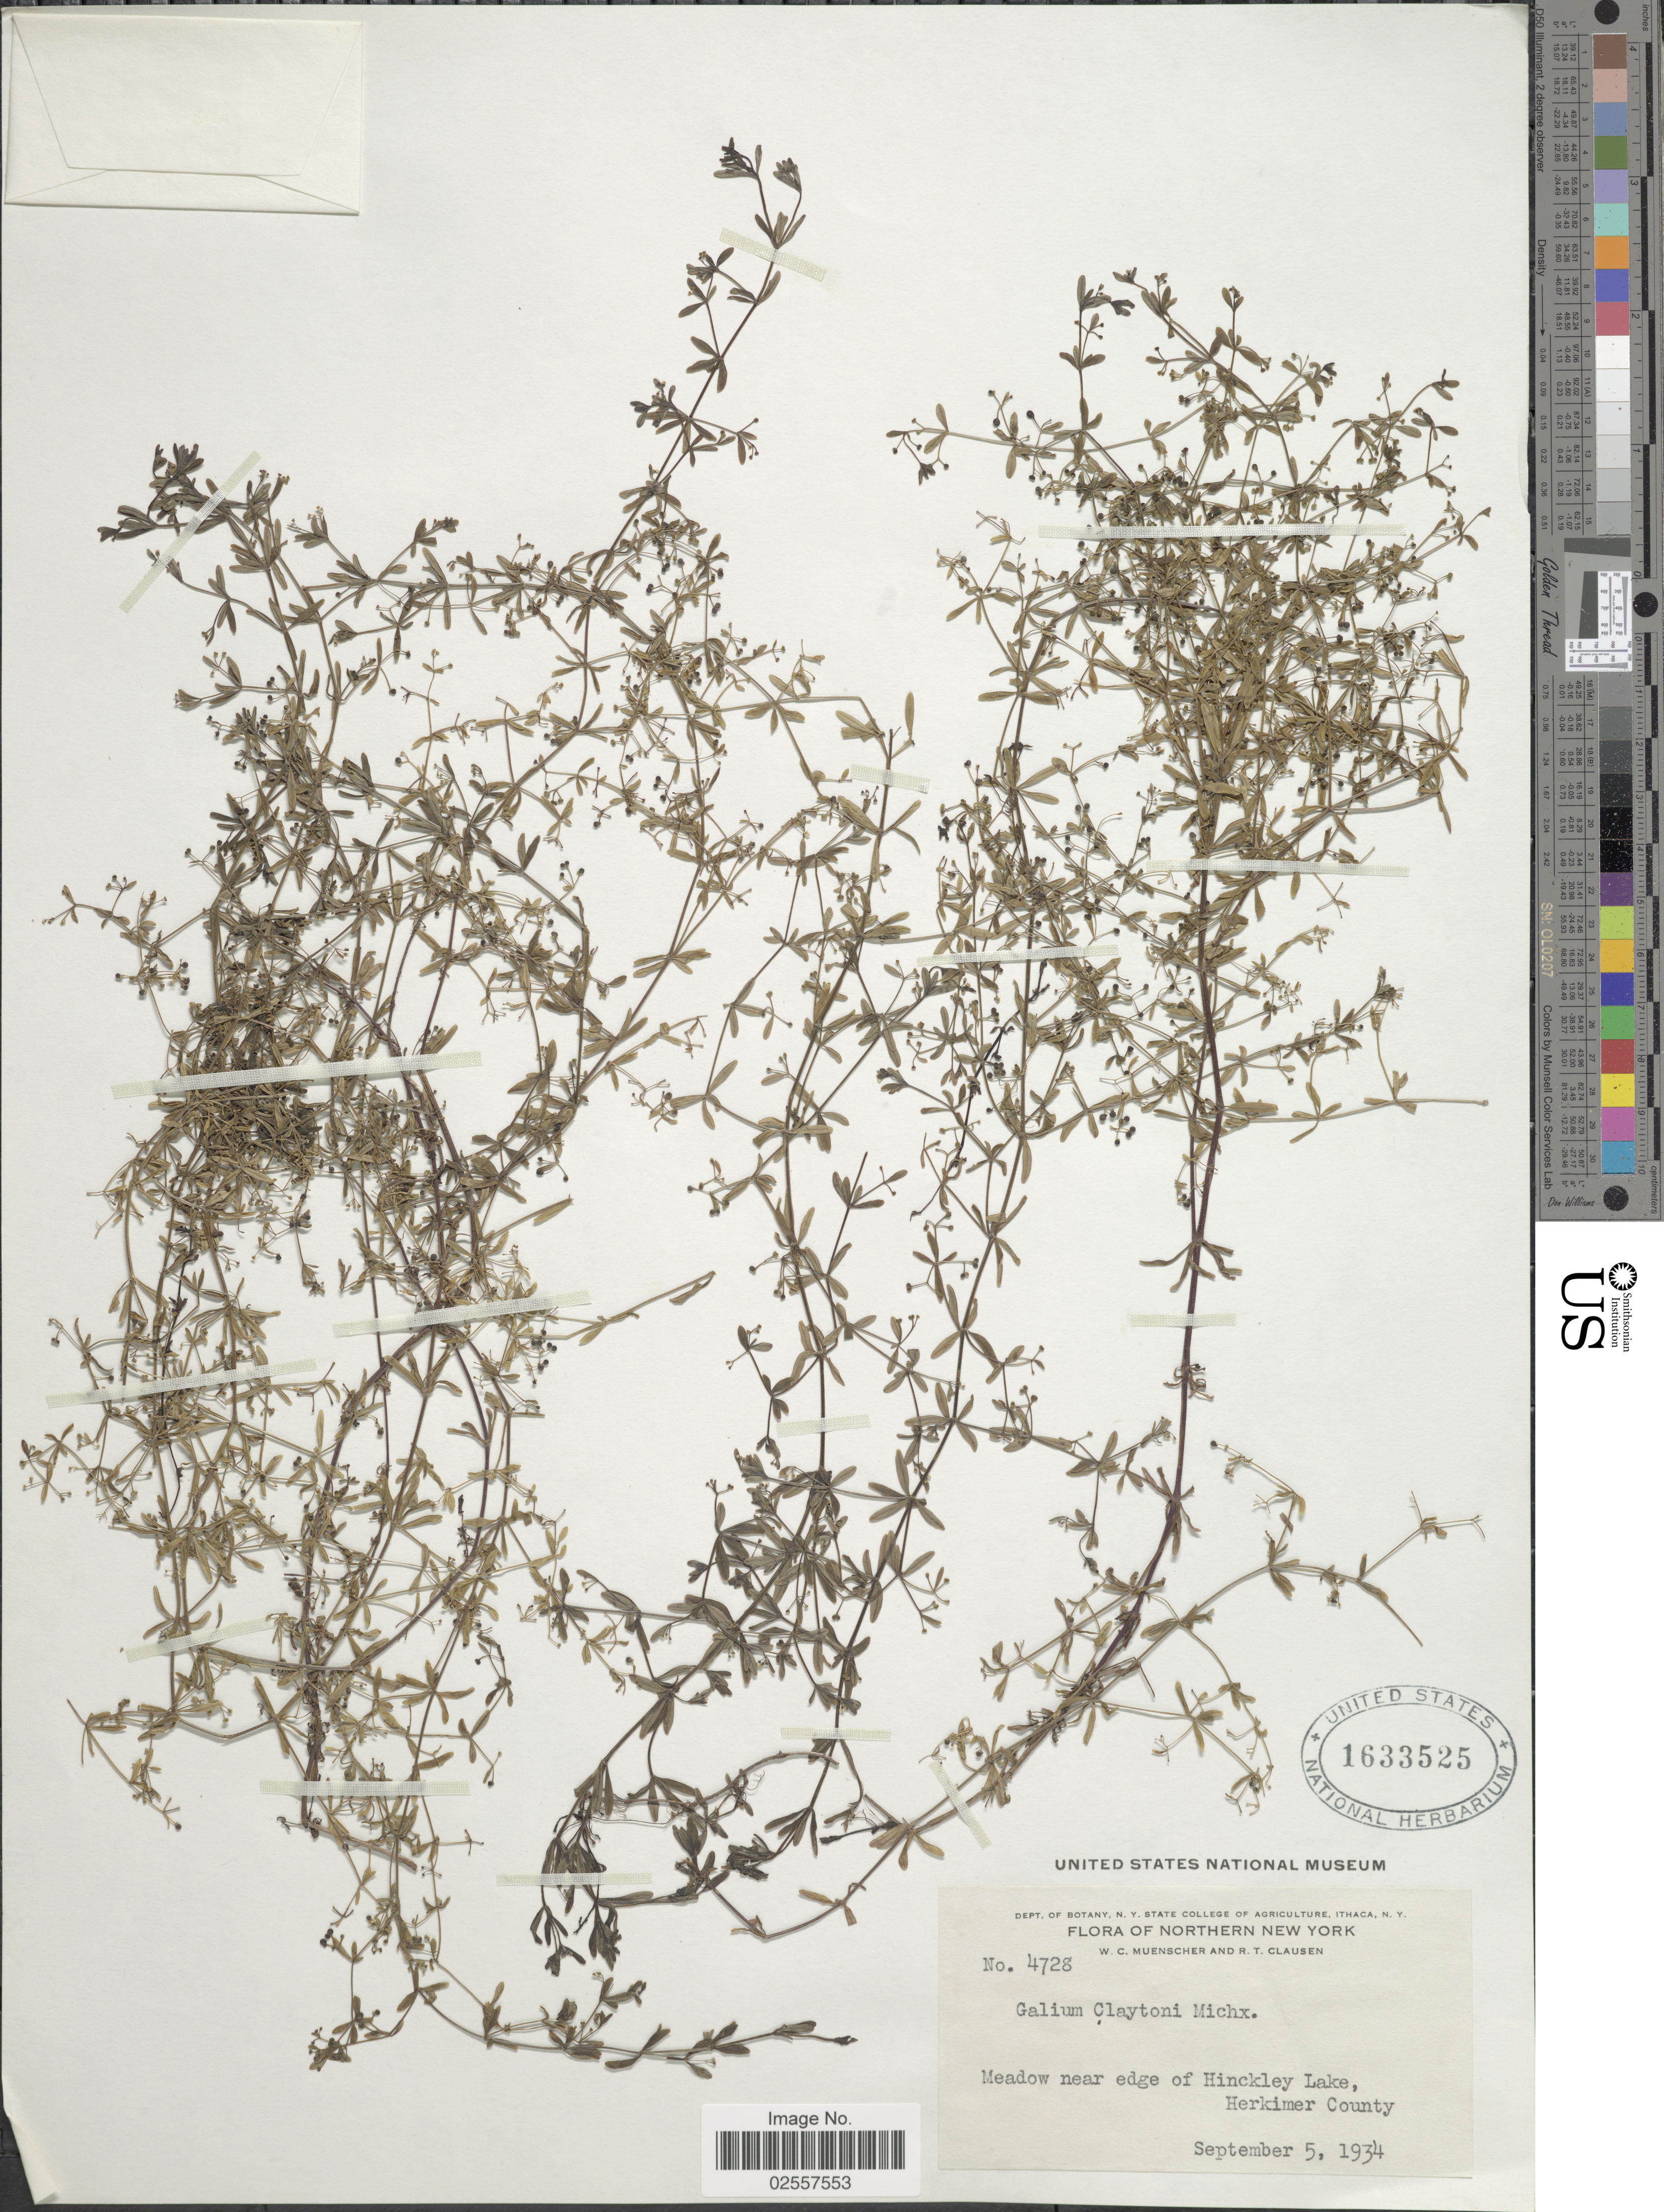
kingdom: Plantae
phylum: Tracheophyta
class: Magnoliopsida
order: Gentianales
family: Rubiaceae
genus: Galium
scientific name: Galium claytoni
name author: Michx.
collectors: W. Muenscher & R. T. Clausen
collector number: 4728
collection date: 1934-09-05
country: United States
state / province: New York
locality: Northern New York, Meadow near edge of Hinckley Lake, Herkimer County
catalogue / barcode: US 1633525